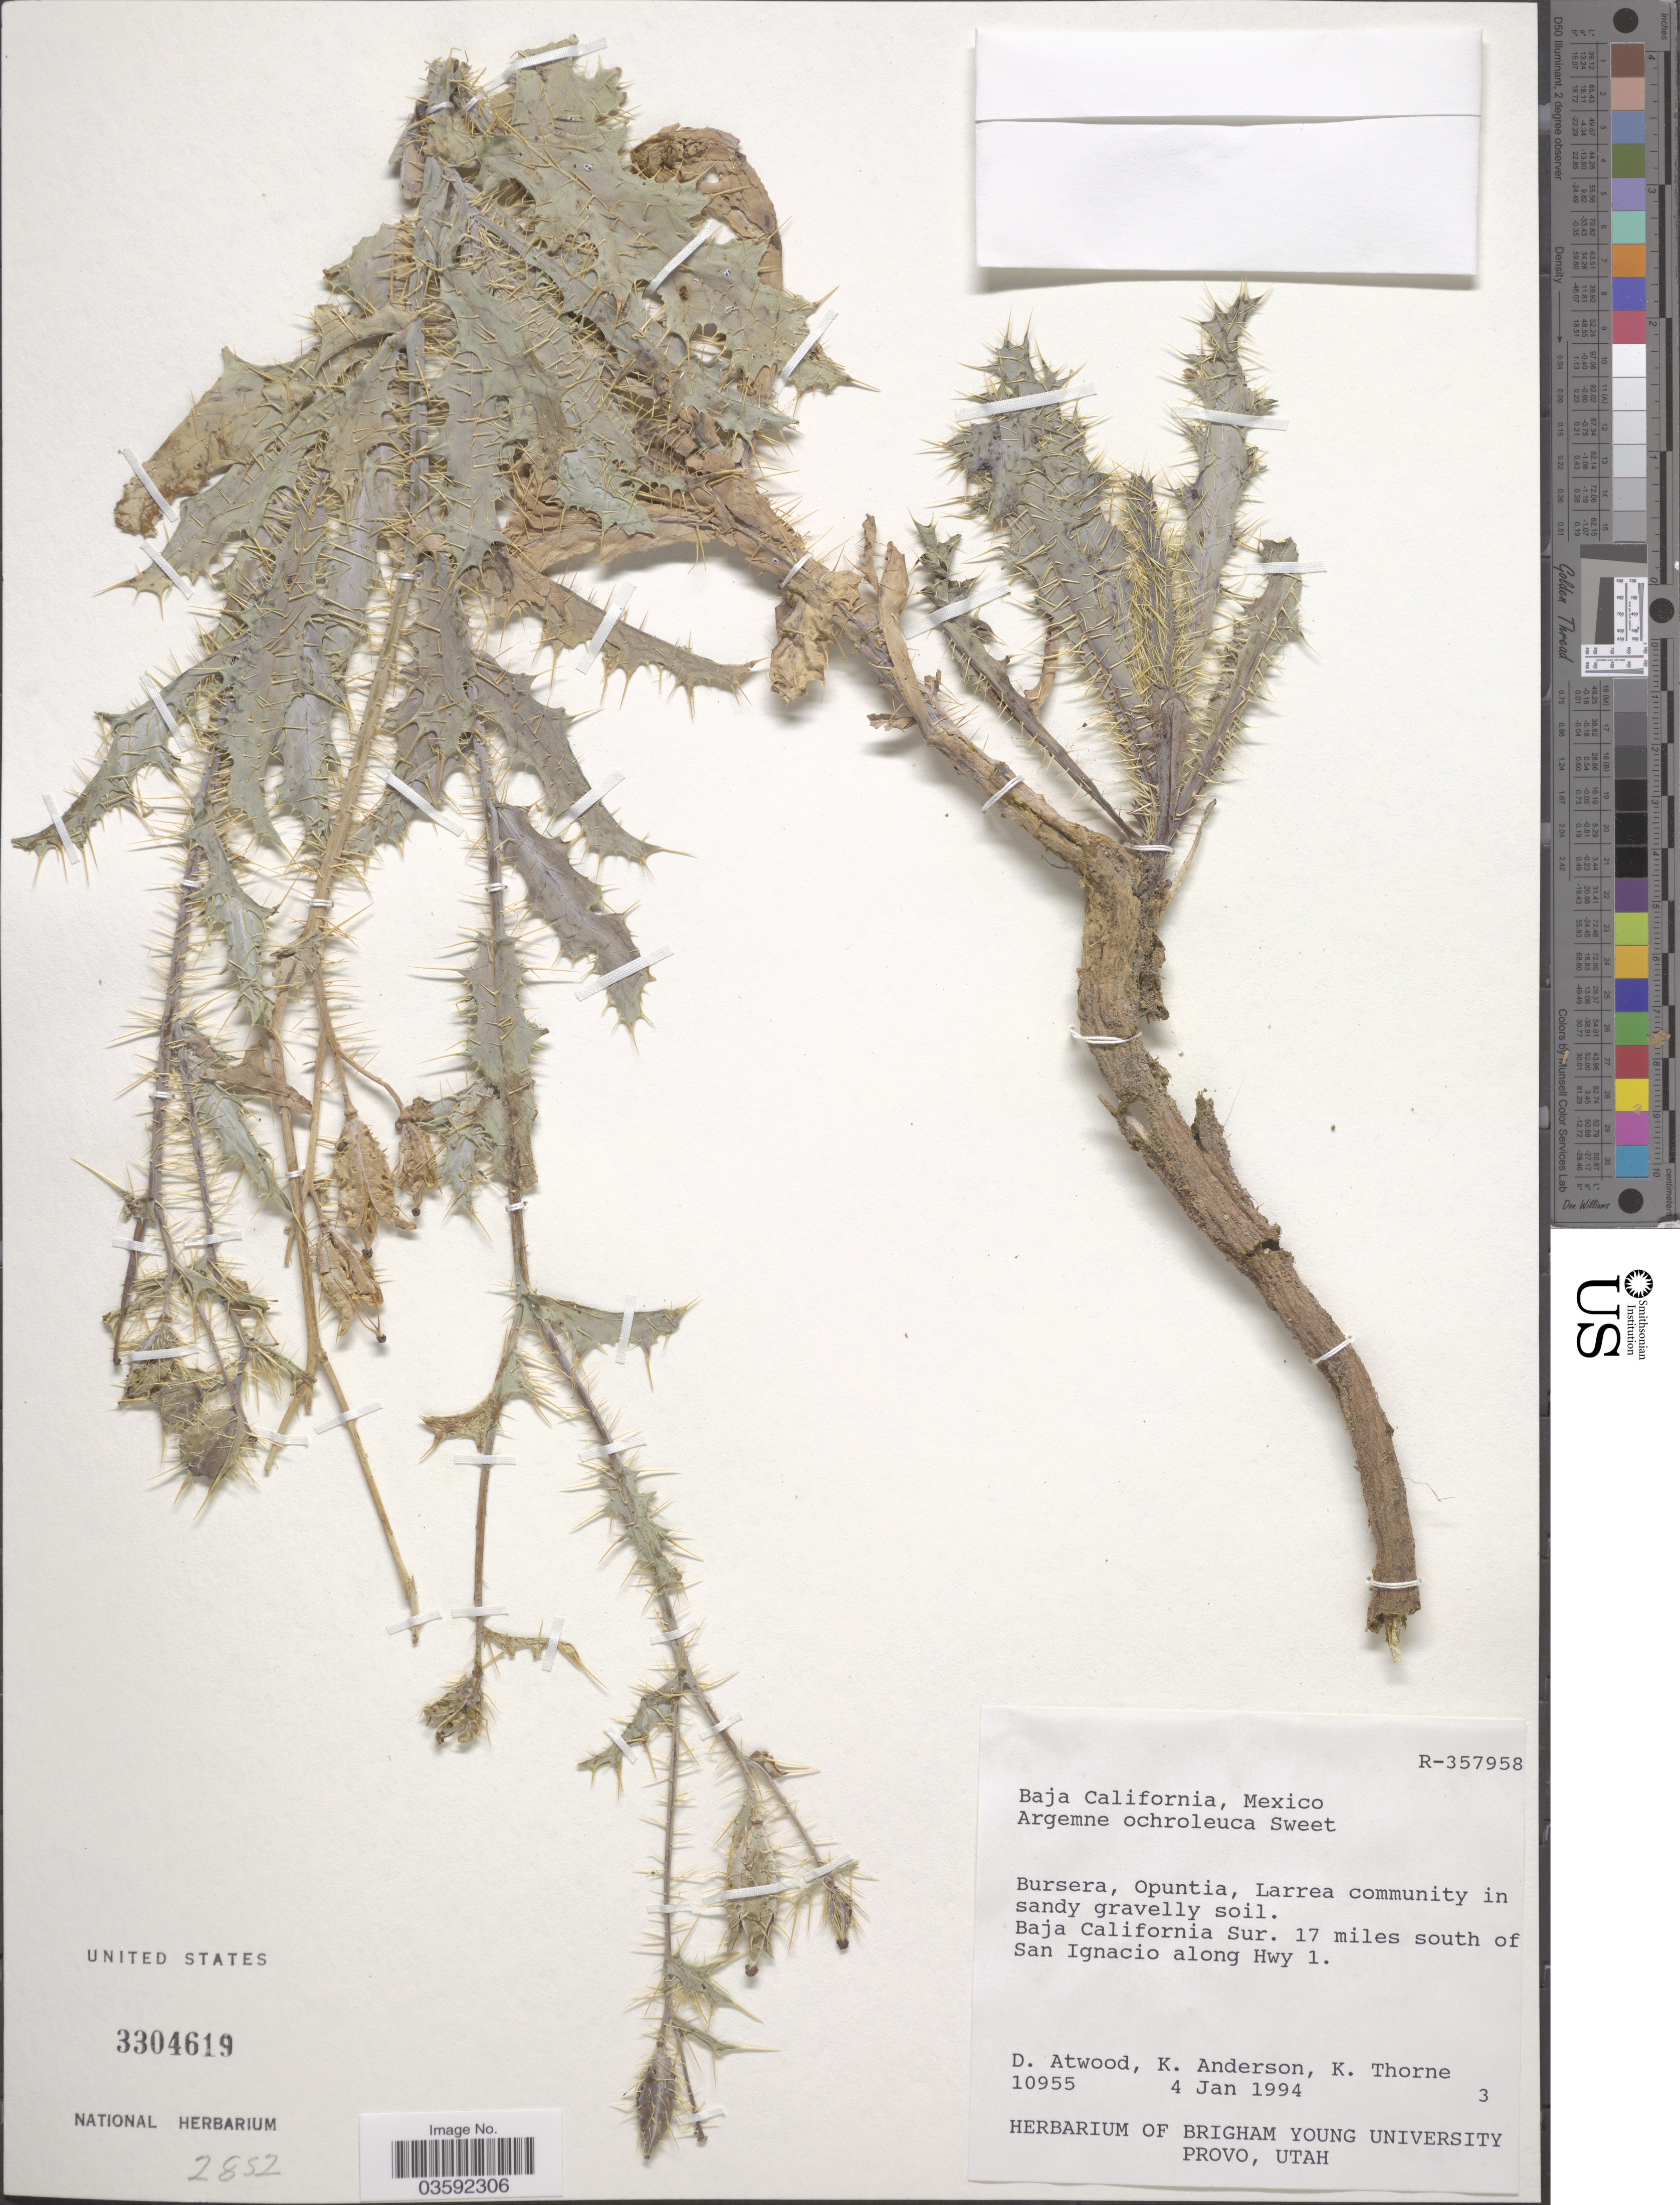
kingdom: Plantae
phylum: Tracheophyta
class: Magnoliopsida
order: Ranunculales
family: Papaveraceae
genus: Argemone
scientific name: Argemone ochroleuca subsp. ochroleuca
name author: Sweet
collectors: D. Atwood, K. Anderson & K. Thorne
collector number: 10955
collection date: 1994-01-04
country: Mexico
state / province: Baja California Sur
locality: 17 miles south of San Ignacio along Hwy 1.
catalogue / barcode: US 3304619